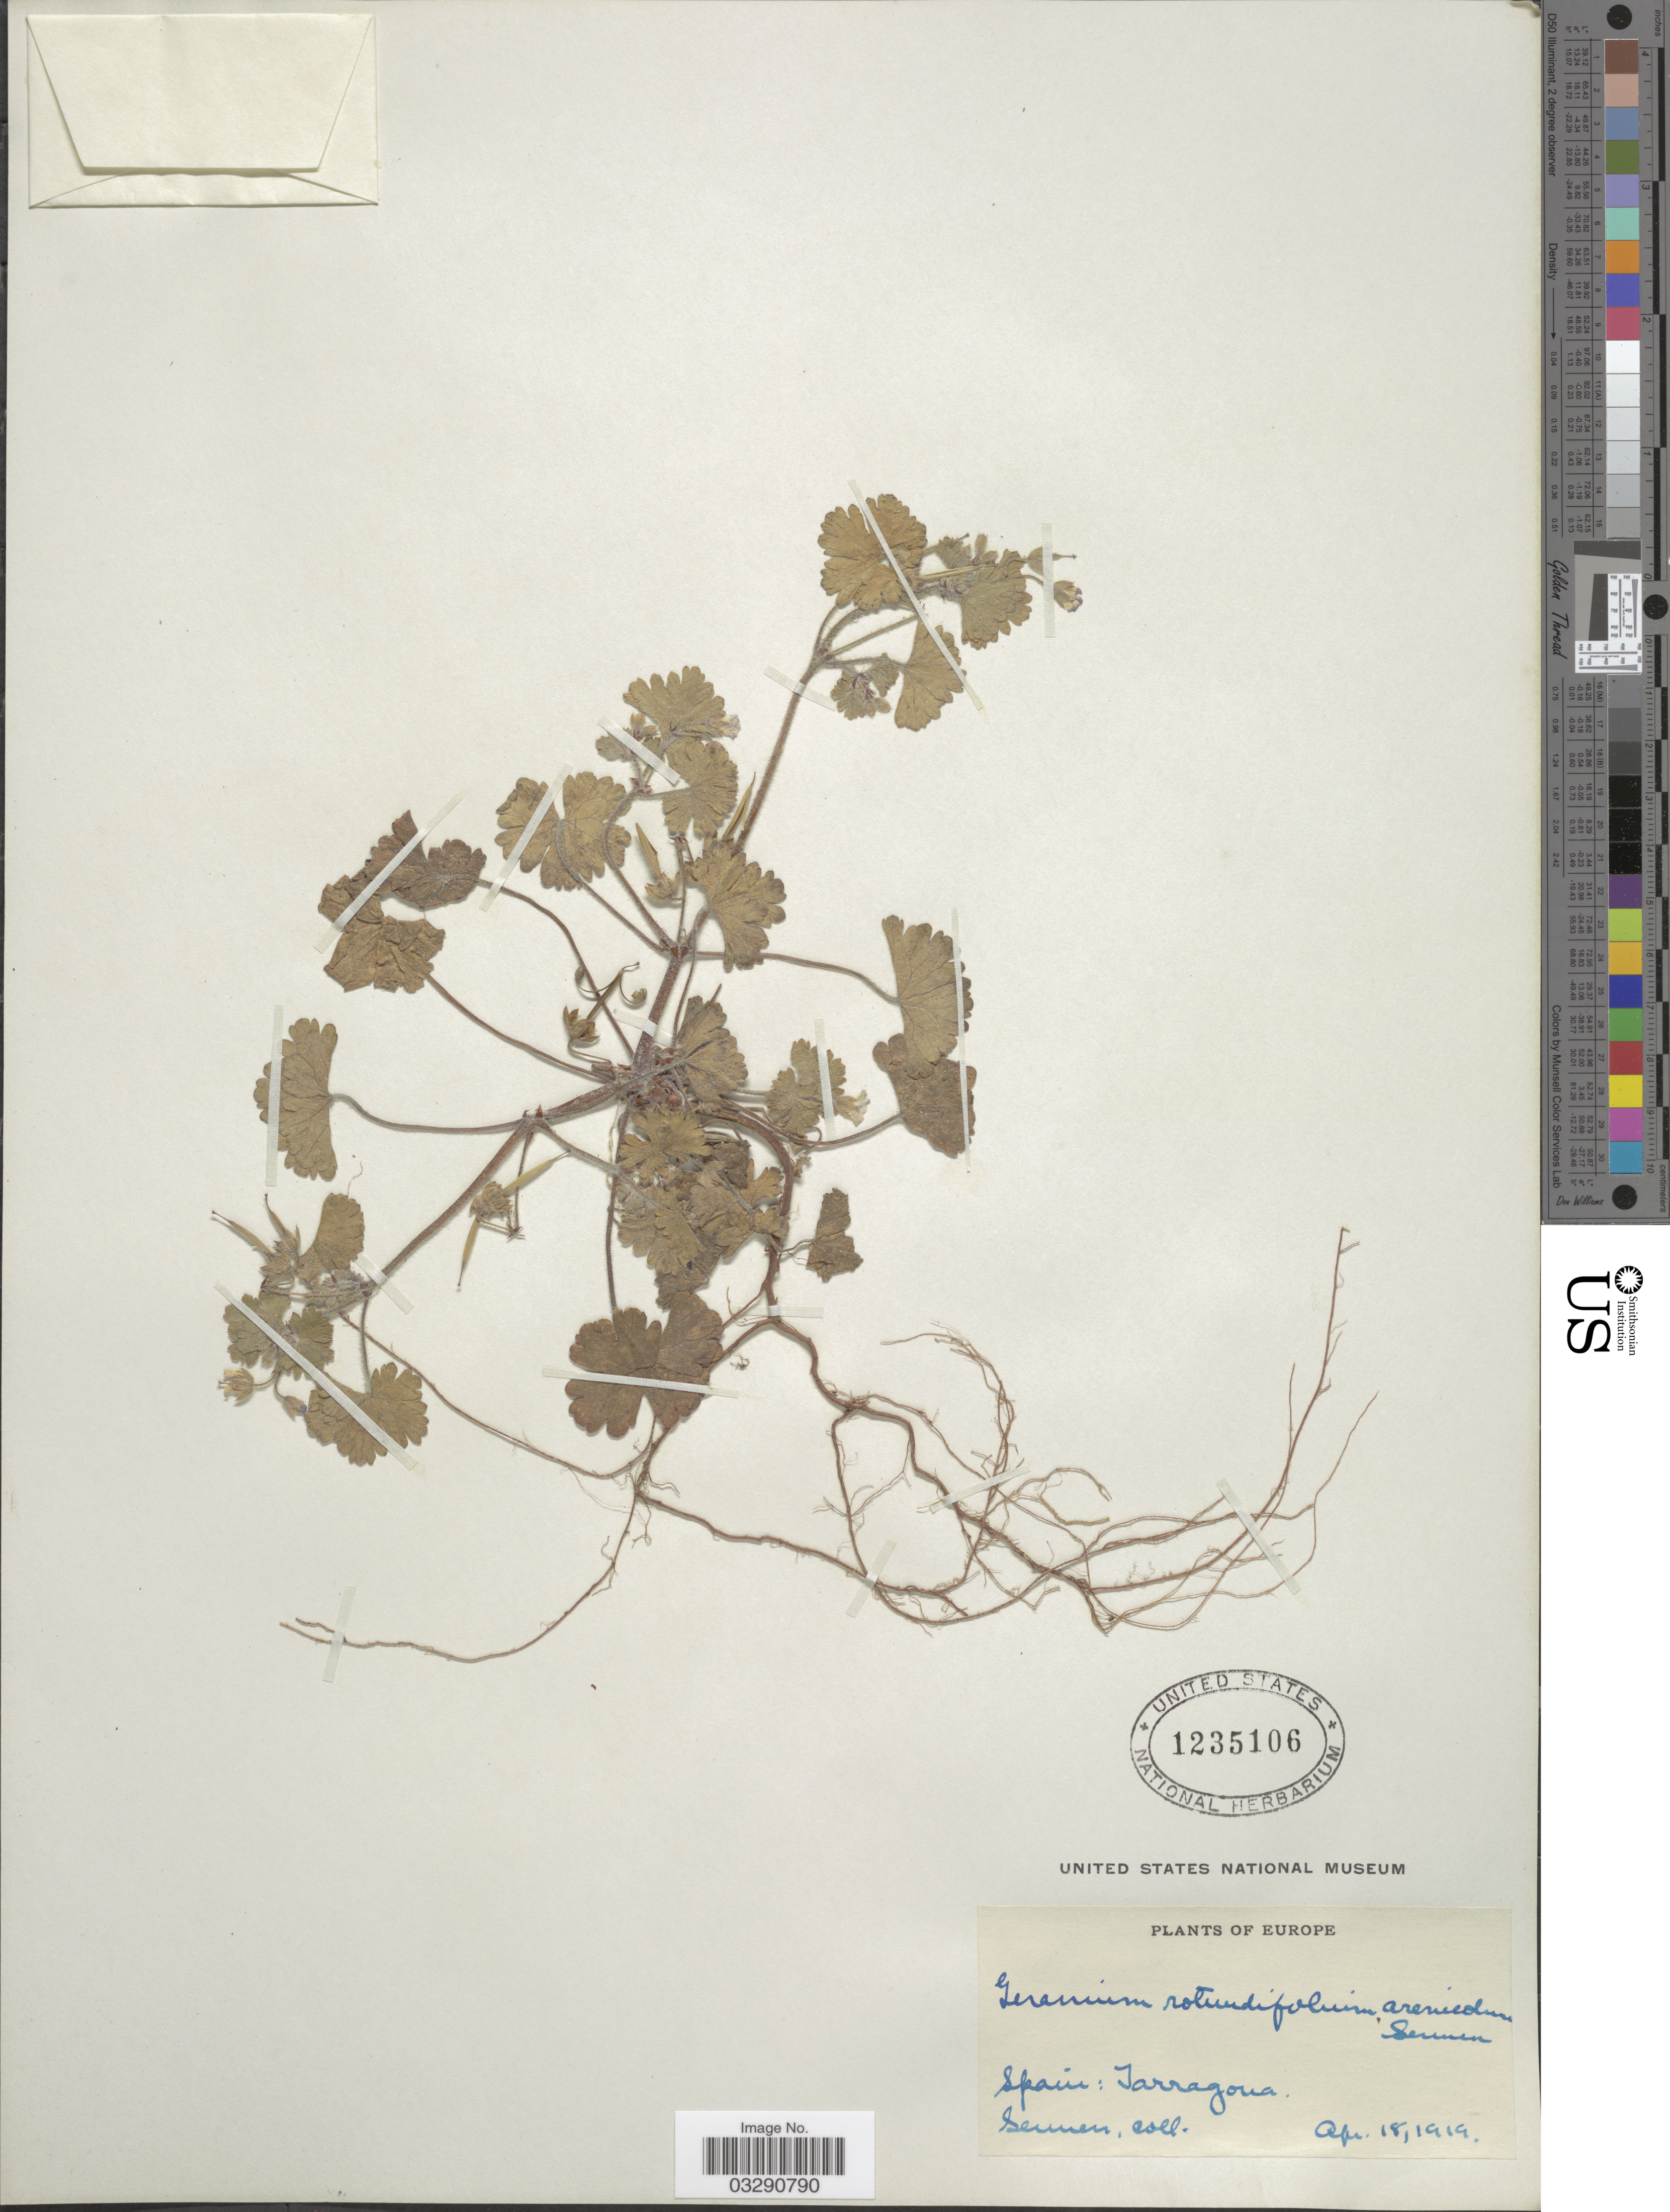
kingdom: Plantae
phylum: Tracheophyta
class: Magnoliopsida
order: Geraniales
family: Geraniaceae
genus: Geranium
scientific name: Geranium rotundifolium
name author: L.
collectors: E. Sennen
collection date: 1919-04-18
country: Spain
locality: Europe. Tarragona.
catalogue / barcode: US 1235106